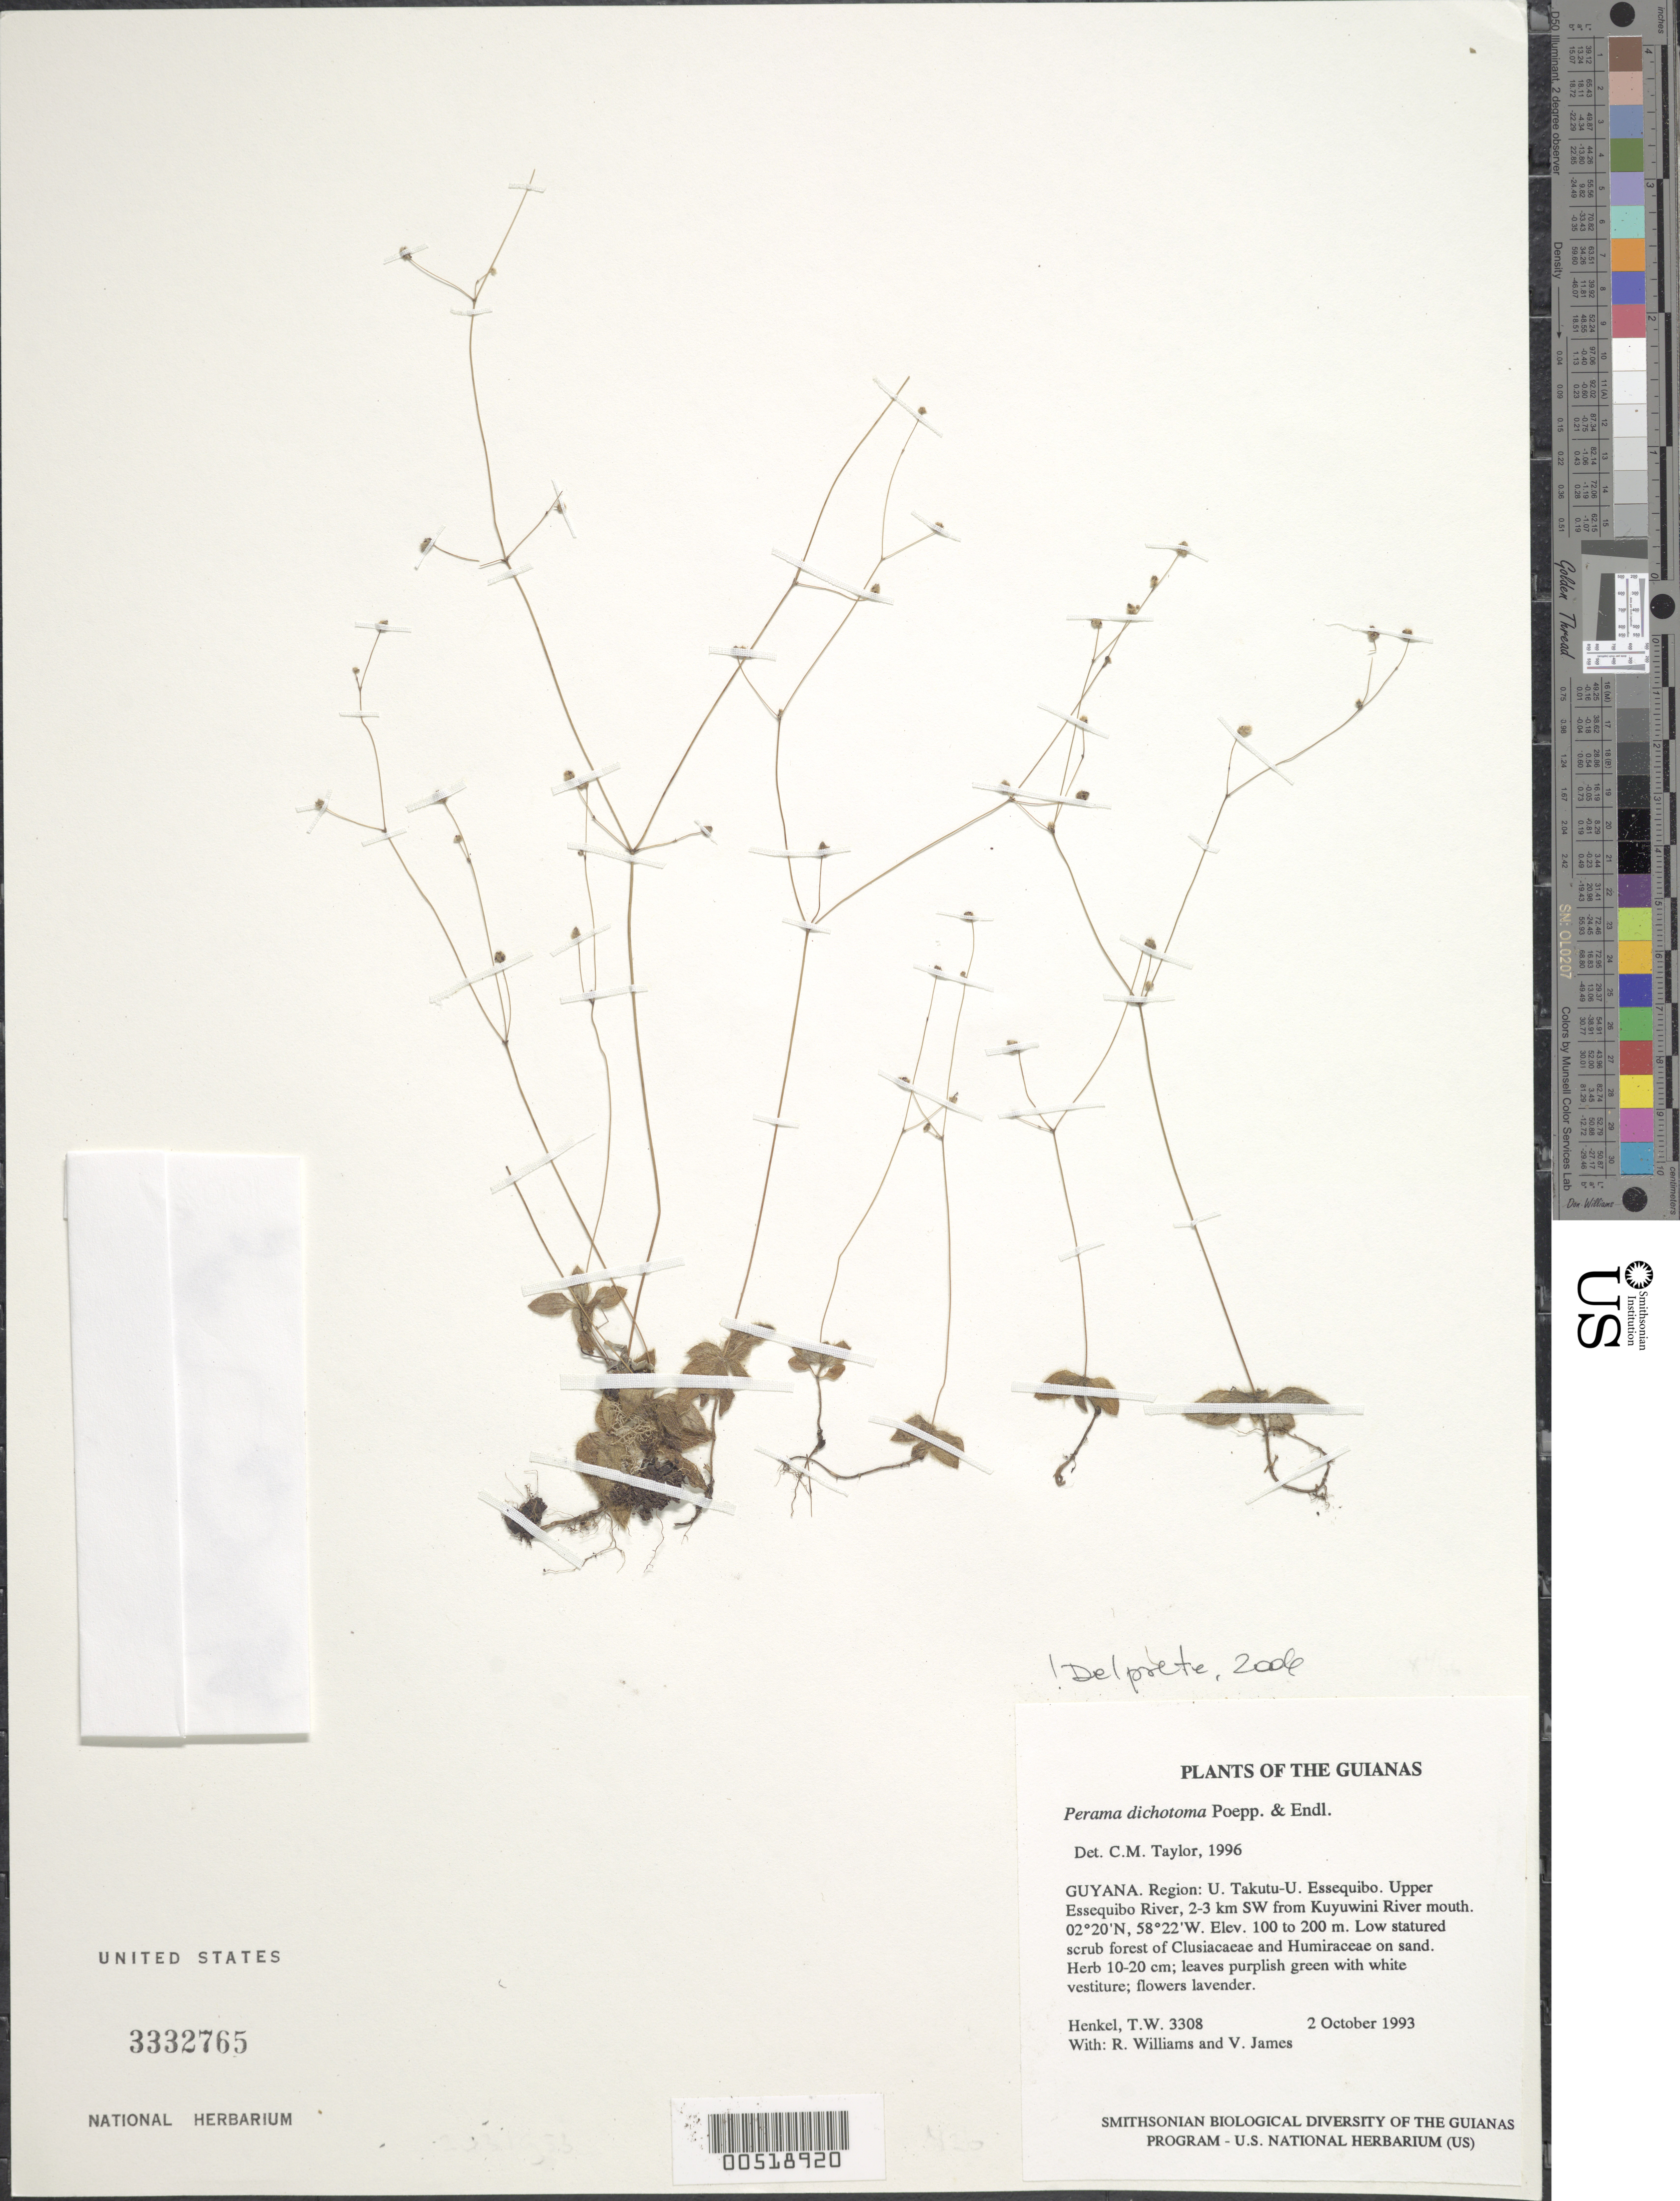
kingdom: Plantae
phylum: Tracheophyta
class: Magnoliopsida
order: Gentianales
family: Rubiaceae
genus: Perama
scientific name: Perama dichotoma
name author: Poepp.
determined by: Delprete, P. G., Herb. de Guyane Cay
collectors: T. Henkel, R. Williams & V. James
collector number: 3308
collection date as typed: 2 October 1993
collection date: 1993-10-02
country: Guyana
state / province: U. Takutu-U. Essequibo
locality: Upper Essequibo River, 2-3 km SW from Kuyuwini River mouth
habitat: Low statured scrub forest of Clusiacaeae and Humiraceae on sand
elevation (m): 100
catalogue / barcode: US 3332765